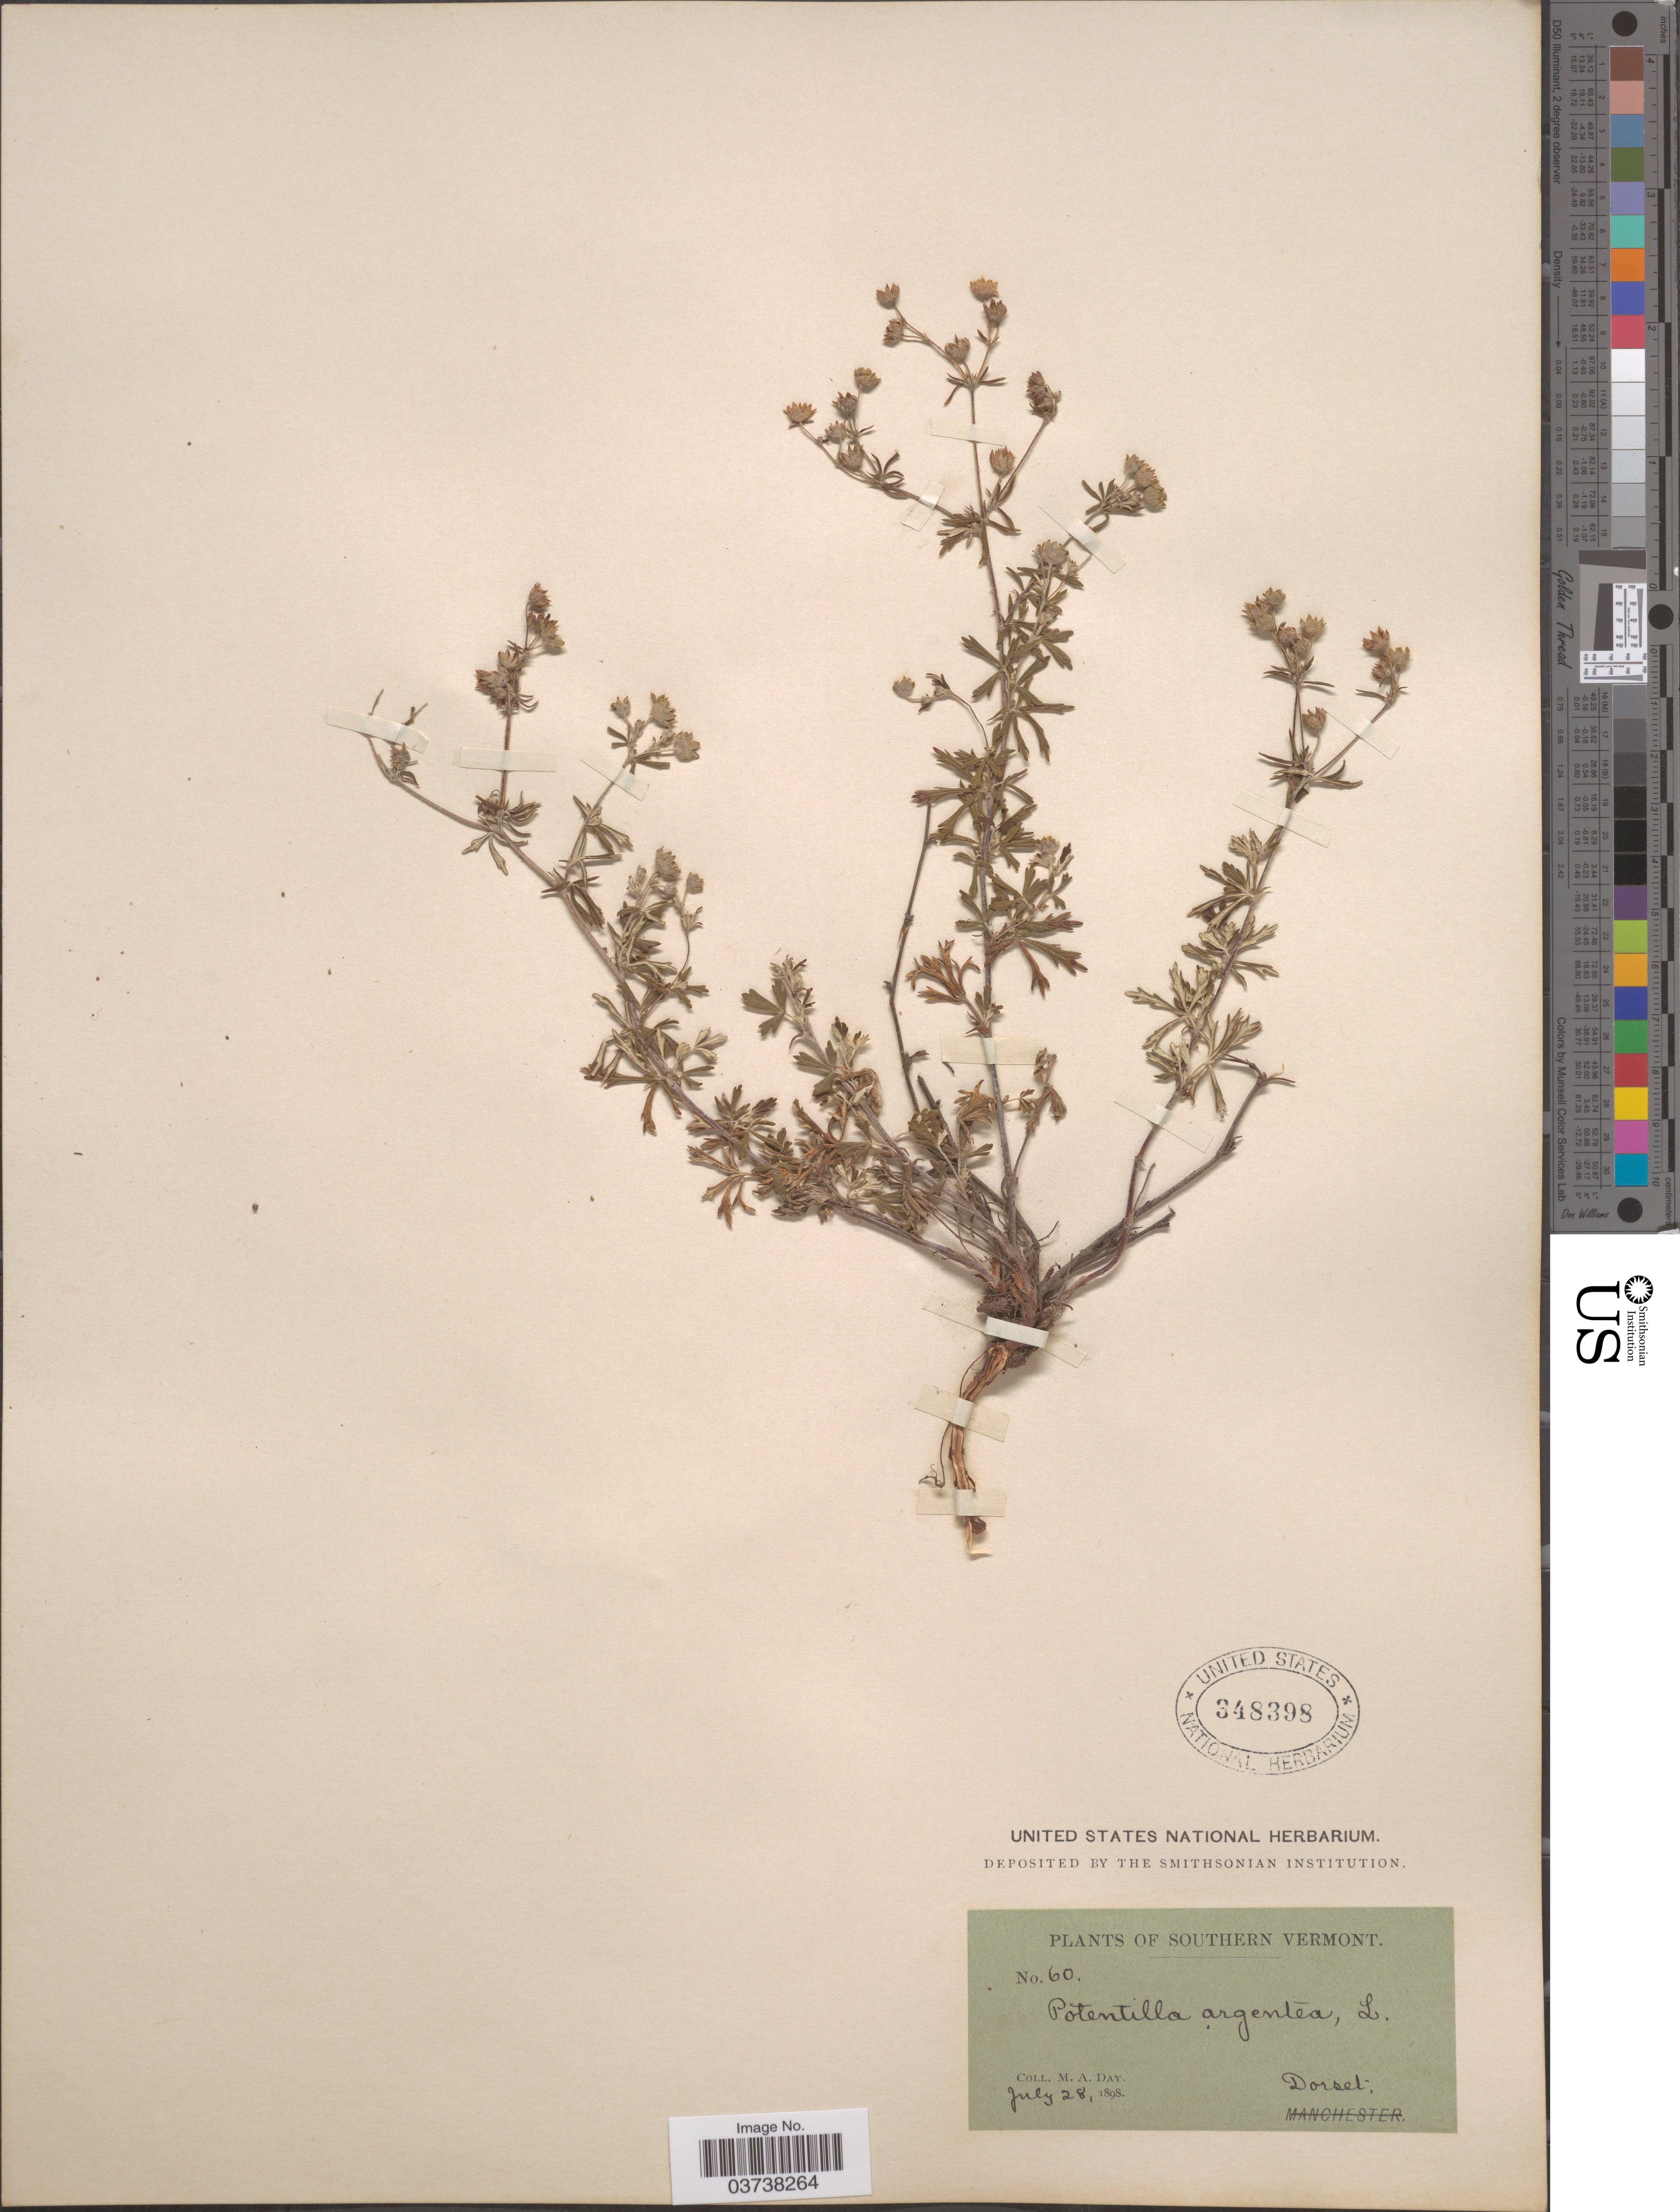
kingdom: Plantae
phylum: Tracheophyta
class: Magnoliopsida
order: Rosales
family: Rosaceae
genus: Potentilla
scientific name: Potentilla argentea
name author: L.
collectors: M. Day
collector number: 60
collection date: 1898-07-28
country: United States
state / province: Vermont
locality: Southern Vermont. Dorset.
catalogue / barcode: US 348398